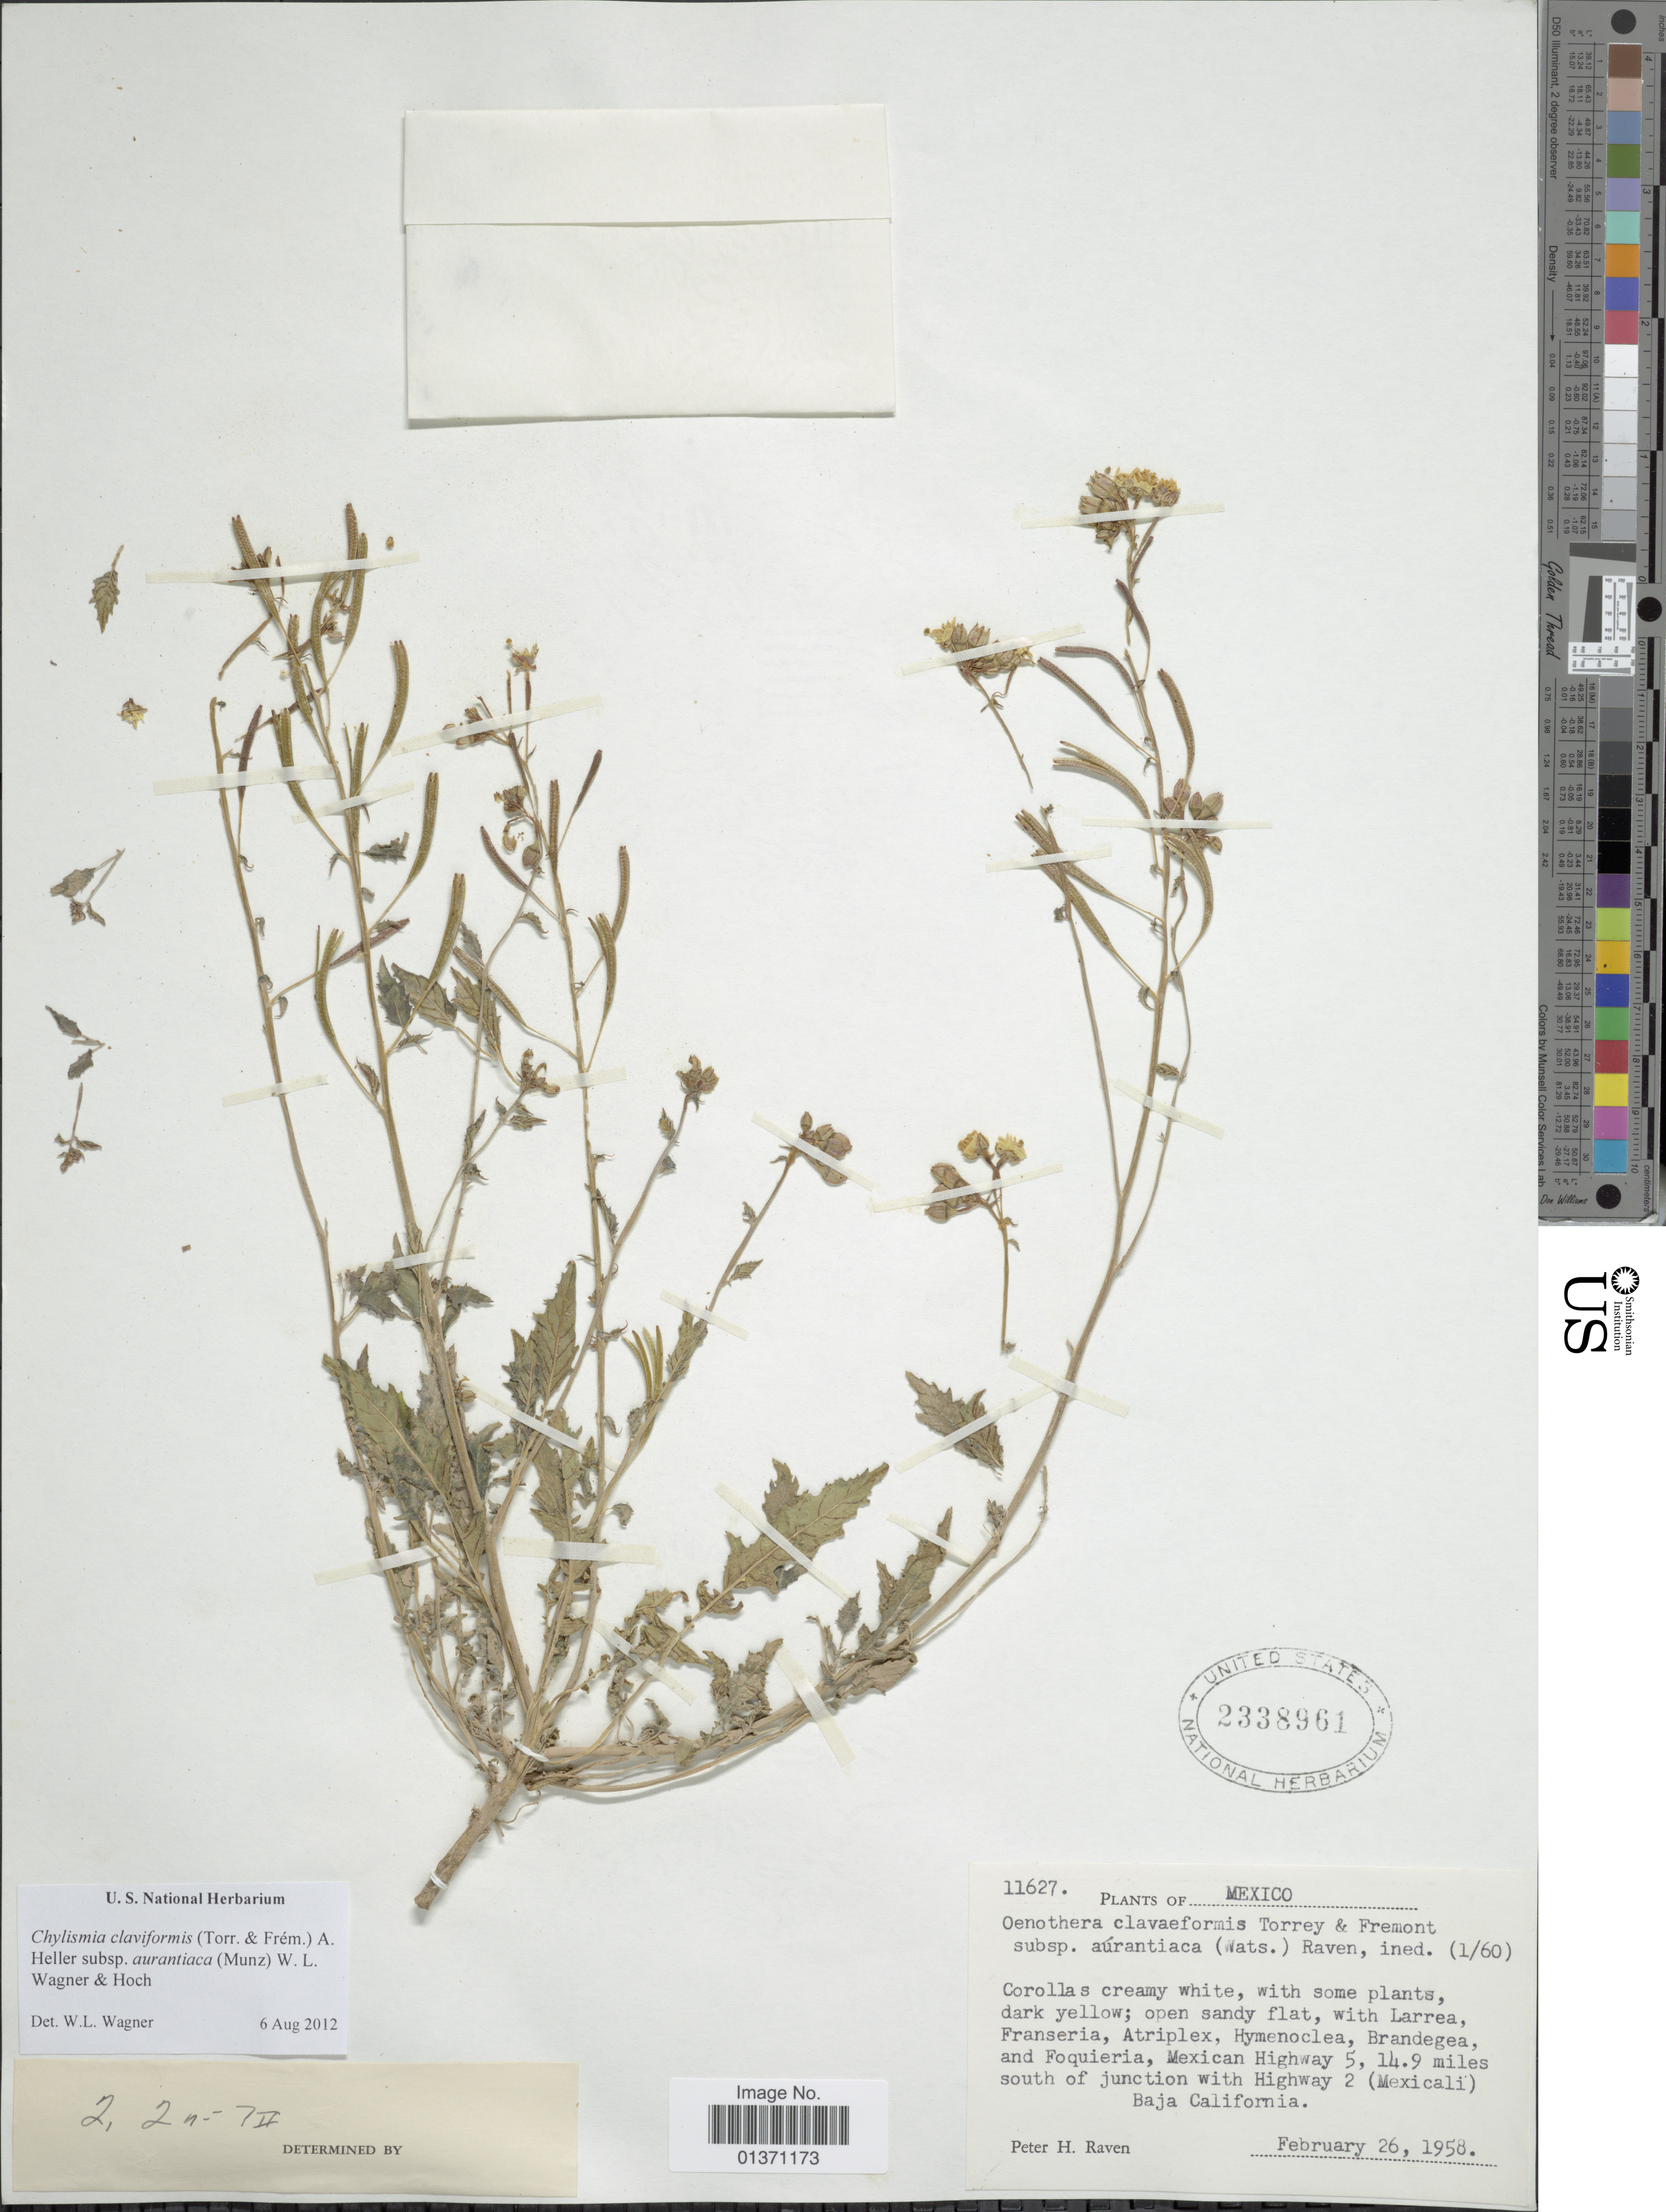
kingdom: Plantae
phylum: Tracheophyta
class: Magnoliopsida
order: Myrtales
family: Onagraceae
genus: Chylismia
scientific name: Chylismia claviformis subsp. aurantiaca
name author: (Munz) W.L. Wagner & Hoch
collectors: P. H. Raven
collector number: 11627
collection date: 1958-02-26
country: Mexico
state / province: Baja California Norte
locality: Mexican Highway 5, 14.9 miles south of junction with Highway 2 (Mexicali)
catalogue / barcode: US 2338961